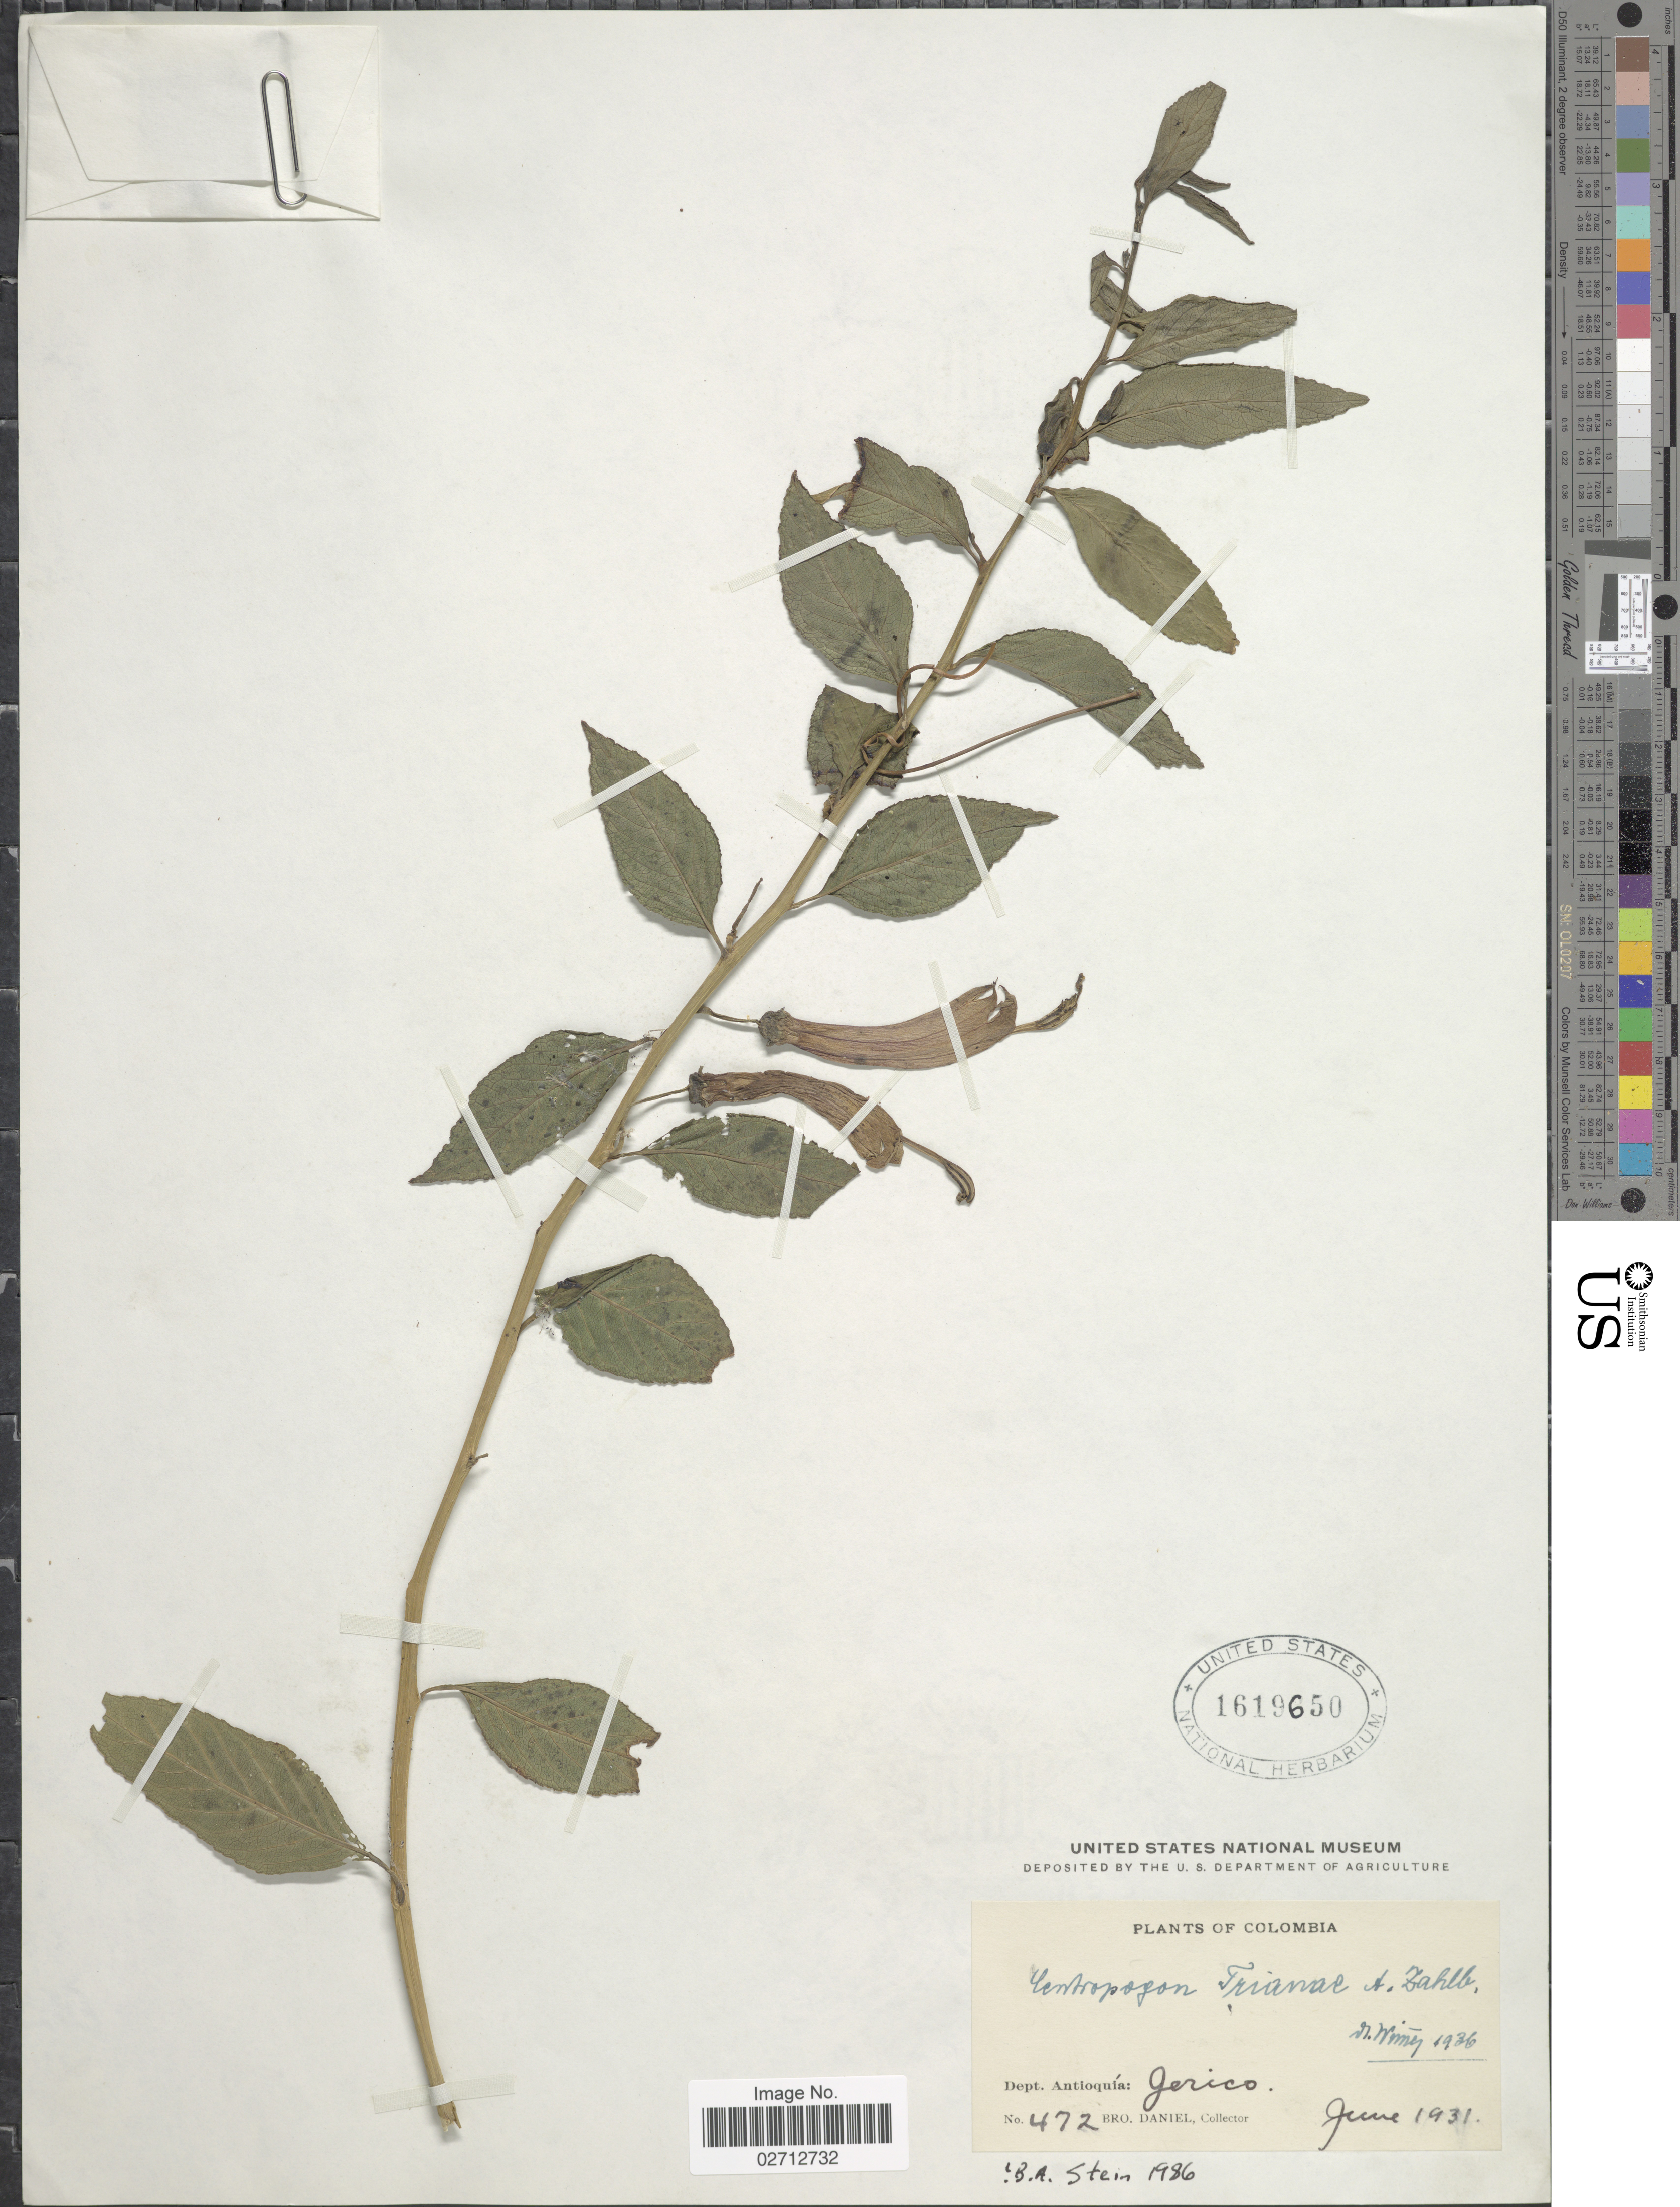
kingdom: Plantae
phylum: Tracheophyta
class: Magnoliopsida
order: Asterales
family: Campanulaceae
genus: Centropogon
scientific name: Centropogon trianae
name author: Zahlbr.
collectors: Bro. Daniel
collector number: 472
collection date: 1931-06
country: Colombia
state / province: Antioquia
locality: Jerico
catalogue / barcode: US 1619650